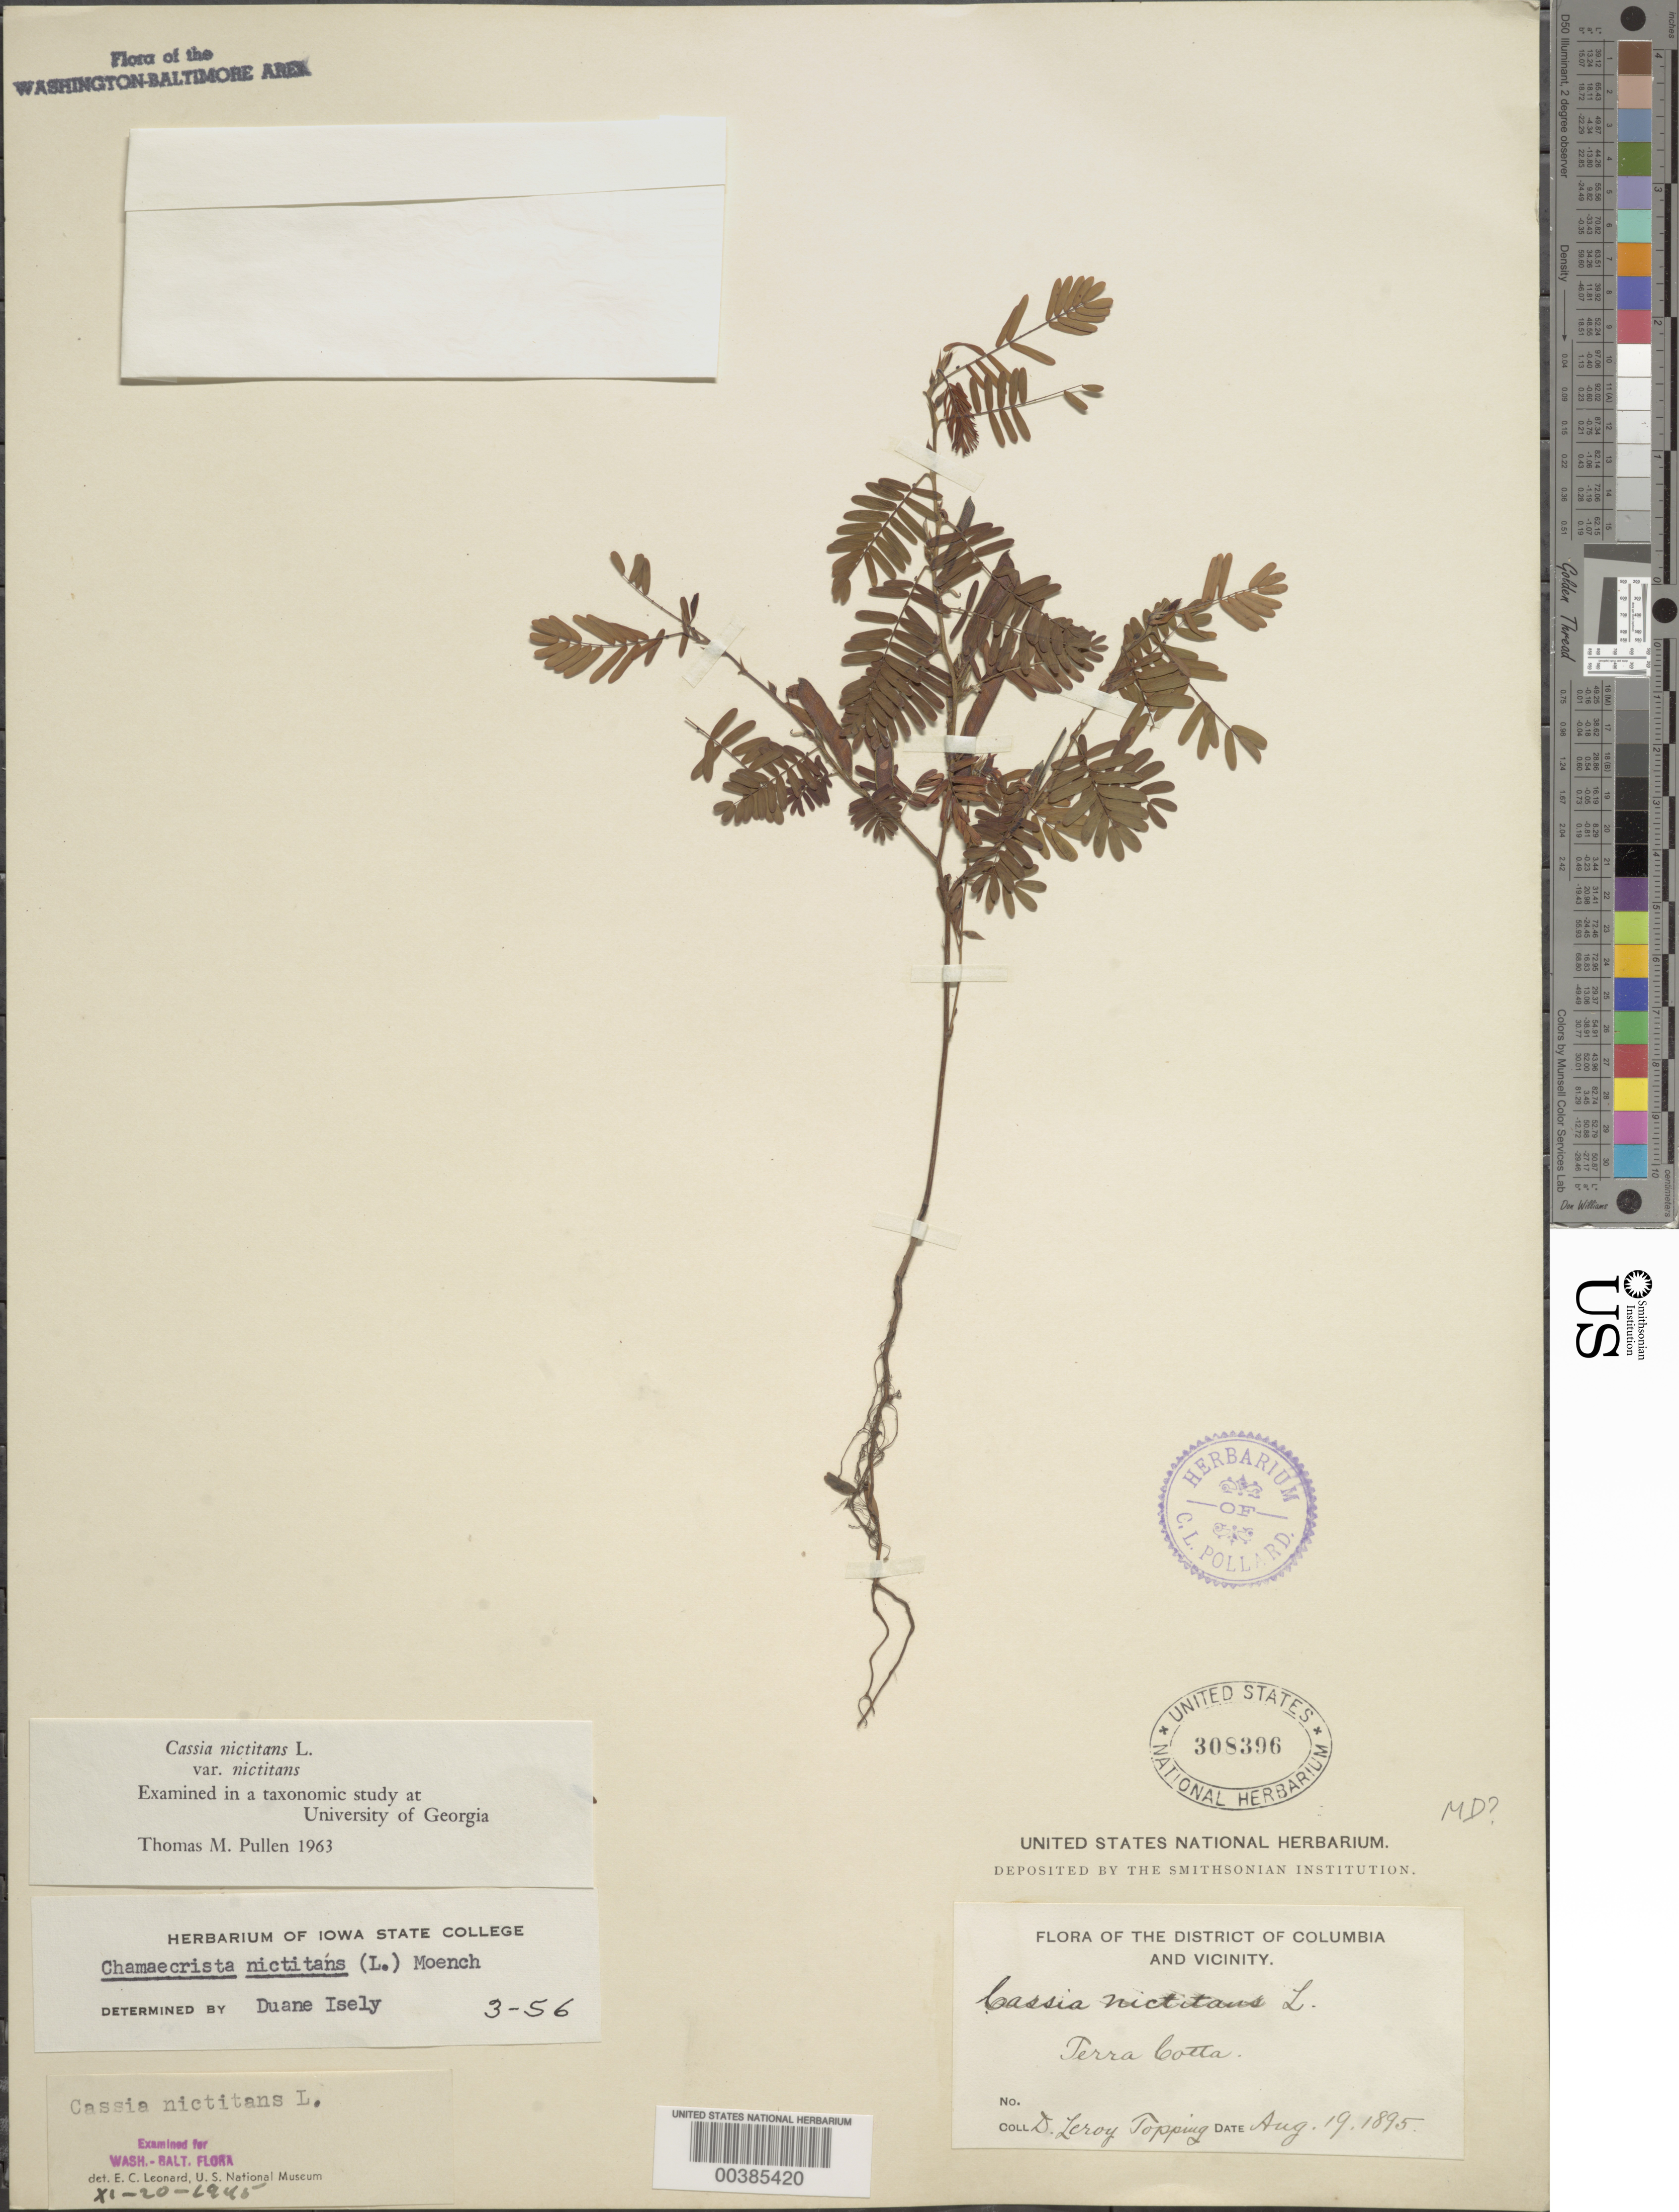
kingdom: Plantae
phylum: Tracheophyta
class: Magnoliopsida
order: Fabales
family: Fabaceae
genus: Chamaecrista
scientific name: Chamaecrista nictitans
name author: (L.) Moench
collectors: D. L. Topping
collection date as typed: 19 Aug 1895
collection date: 1895-08-19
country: United States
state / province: District of Columbia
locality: Terra Cotta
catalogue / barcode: US 308396